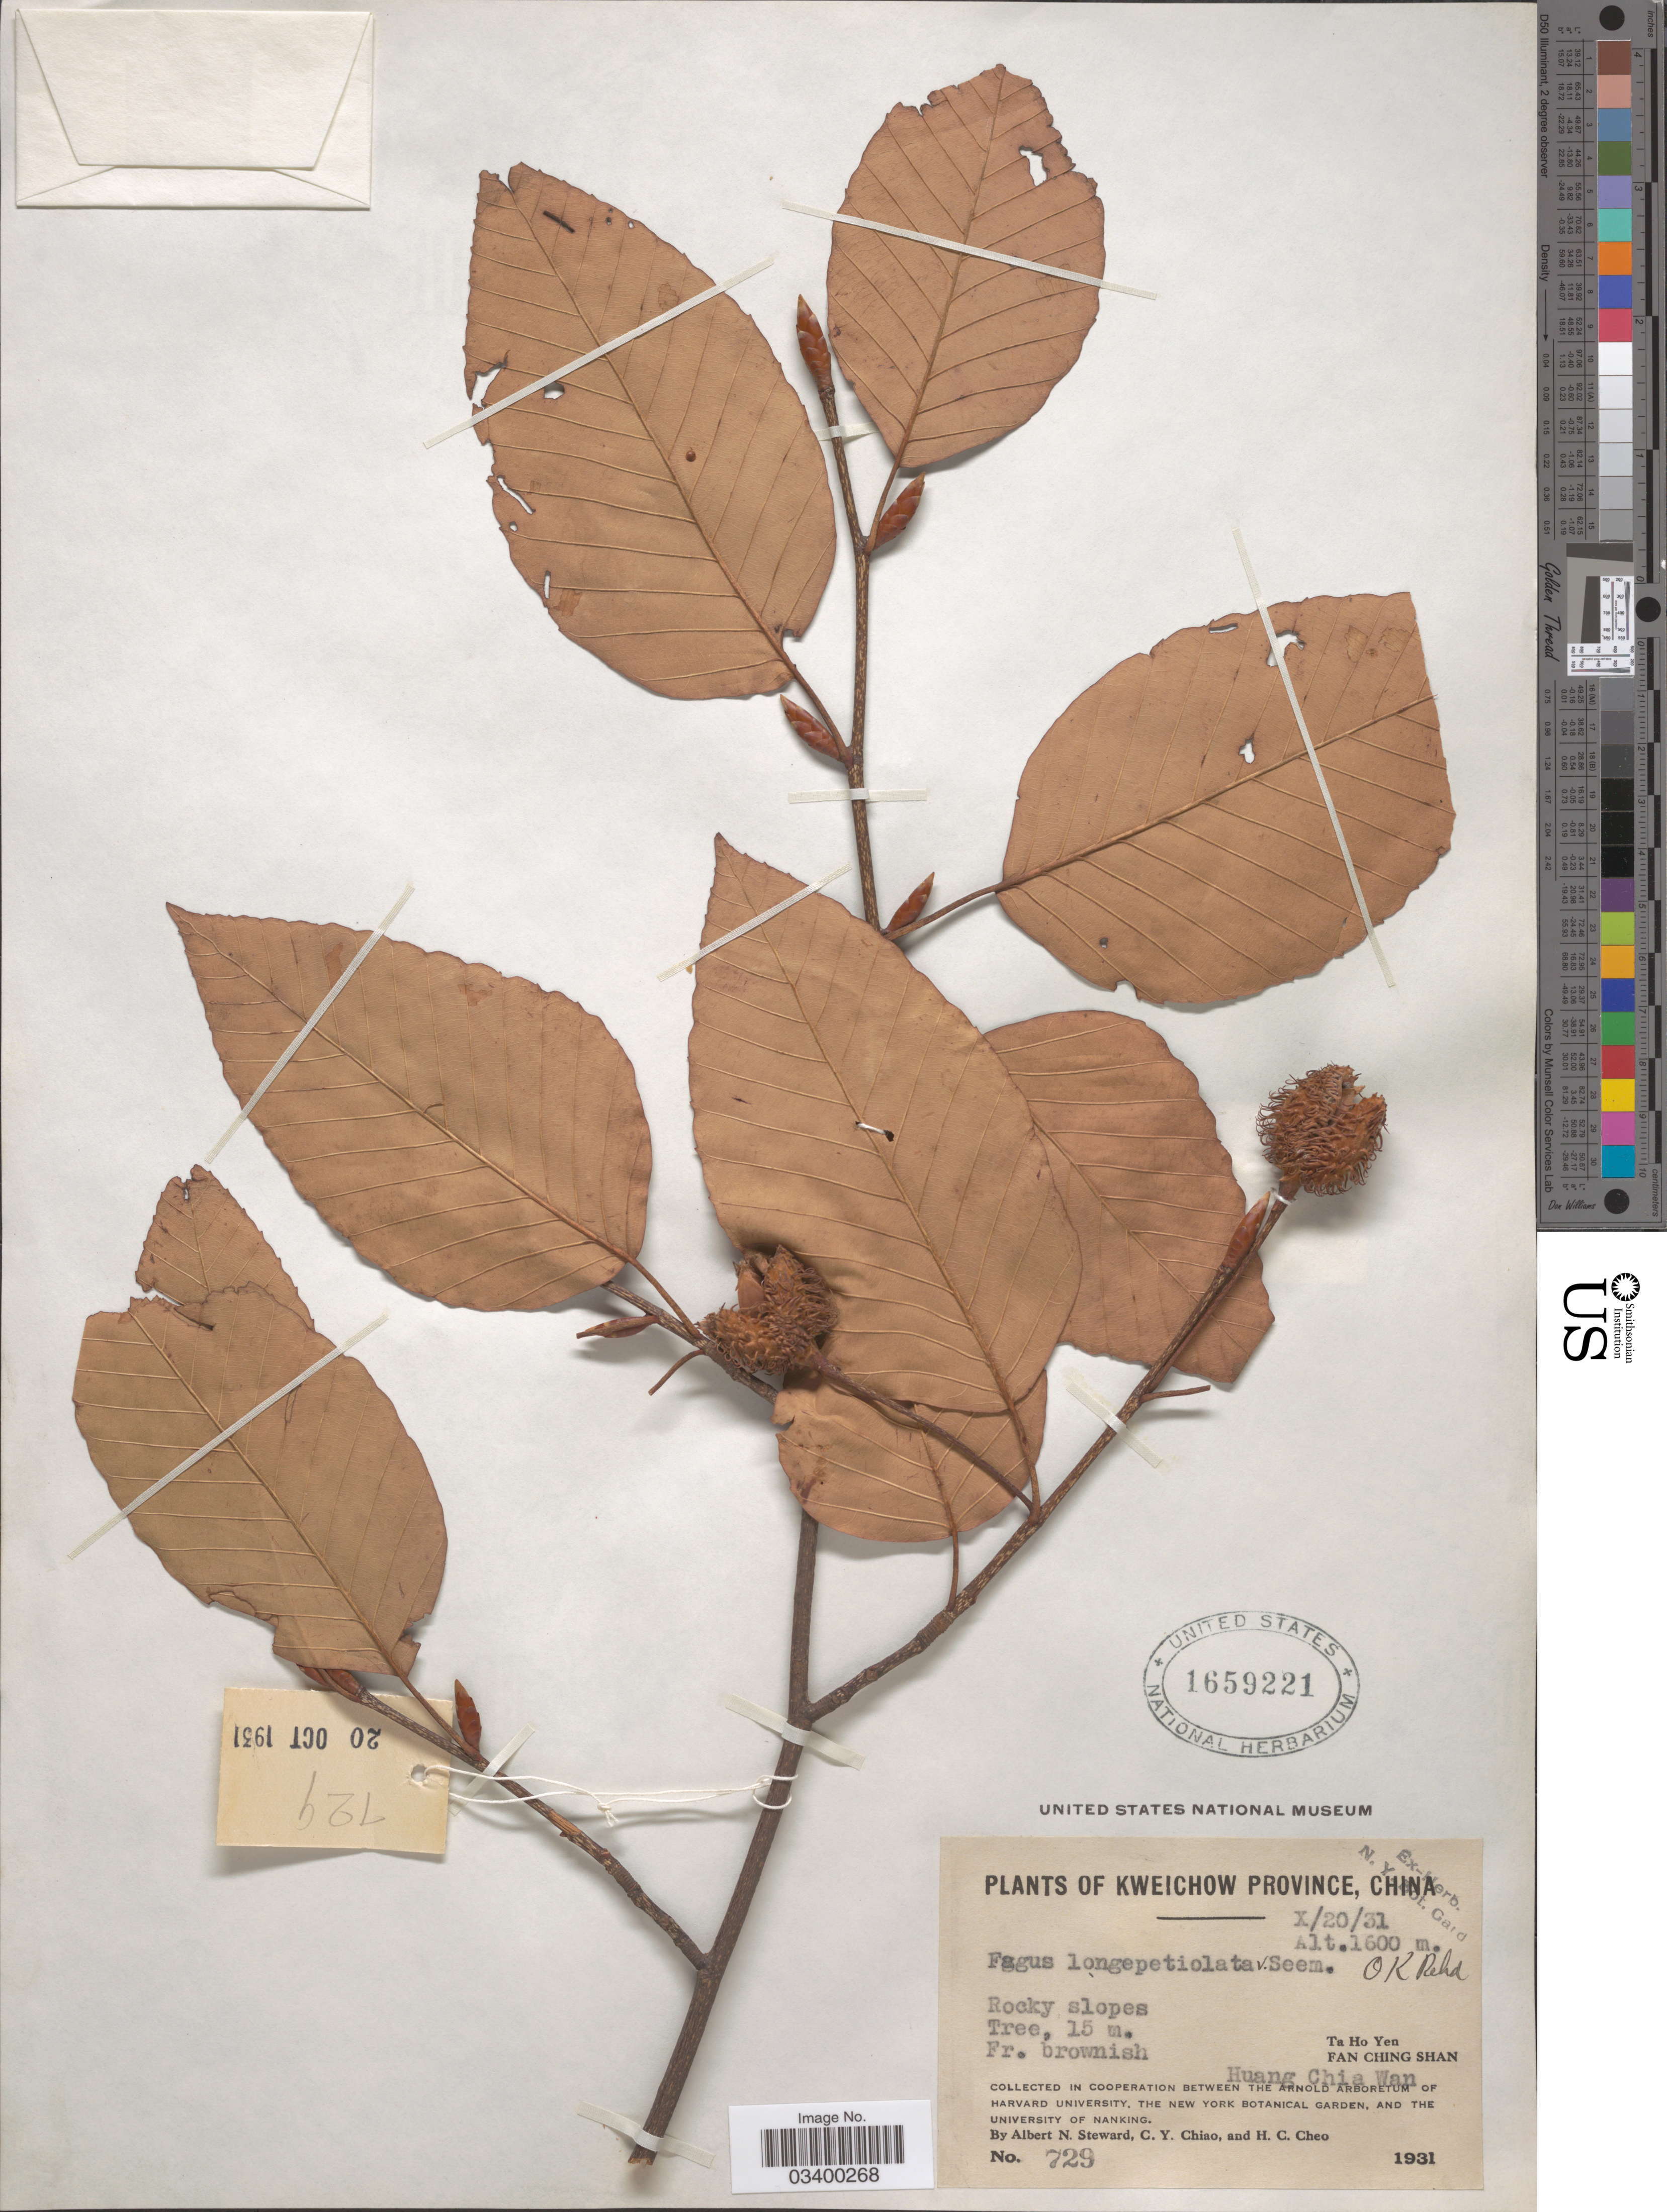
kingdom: Plantae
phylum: Tracheophyta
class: Magnoliopsida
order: Fagales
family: Fagaceae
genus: Fagus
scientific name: Fagus longipetiolata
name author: Seemen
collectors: A. N. Steward, C. Y. Chiao & H. Cheo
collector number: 729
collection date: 1931-10-20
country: China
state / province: Guizhou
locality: Kweichow Province. Ta Ho Yen. Fan Ching Shan. Huang Chia Wan.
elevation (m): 1600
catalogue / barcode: US 1659221